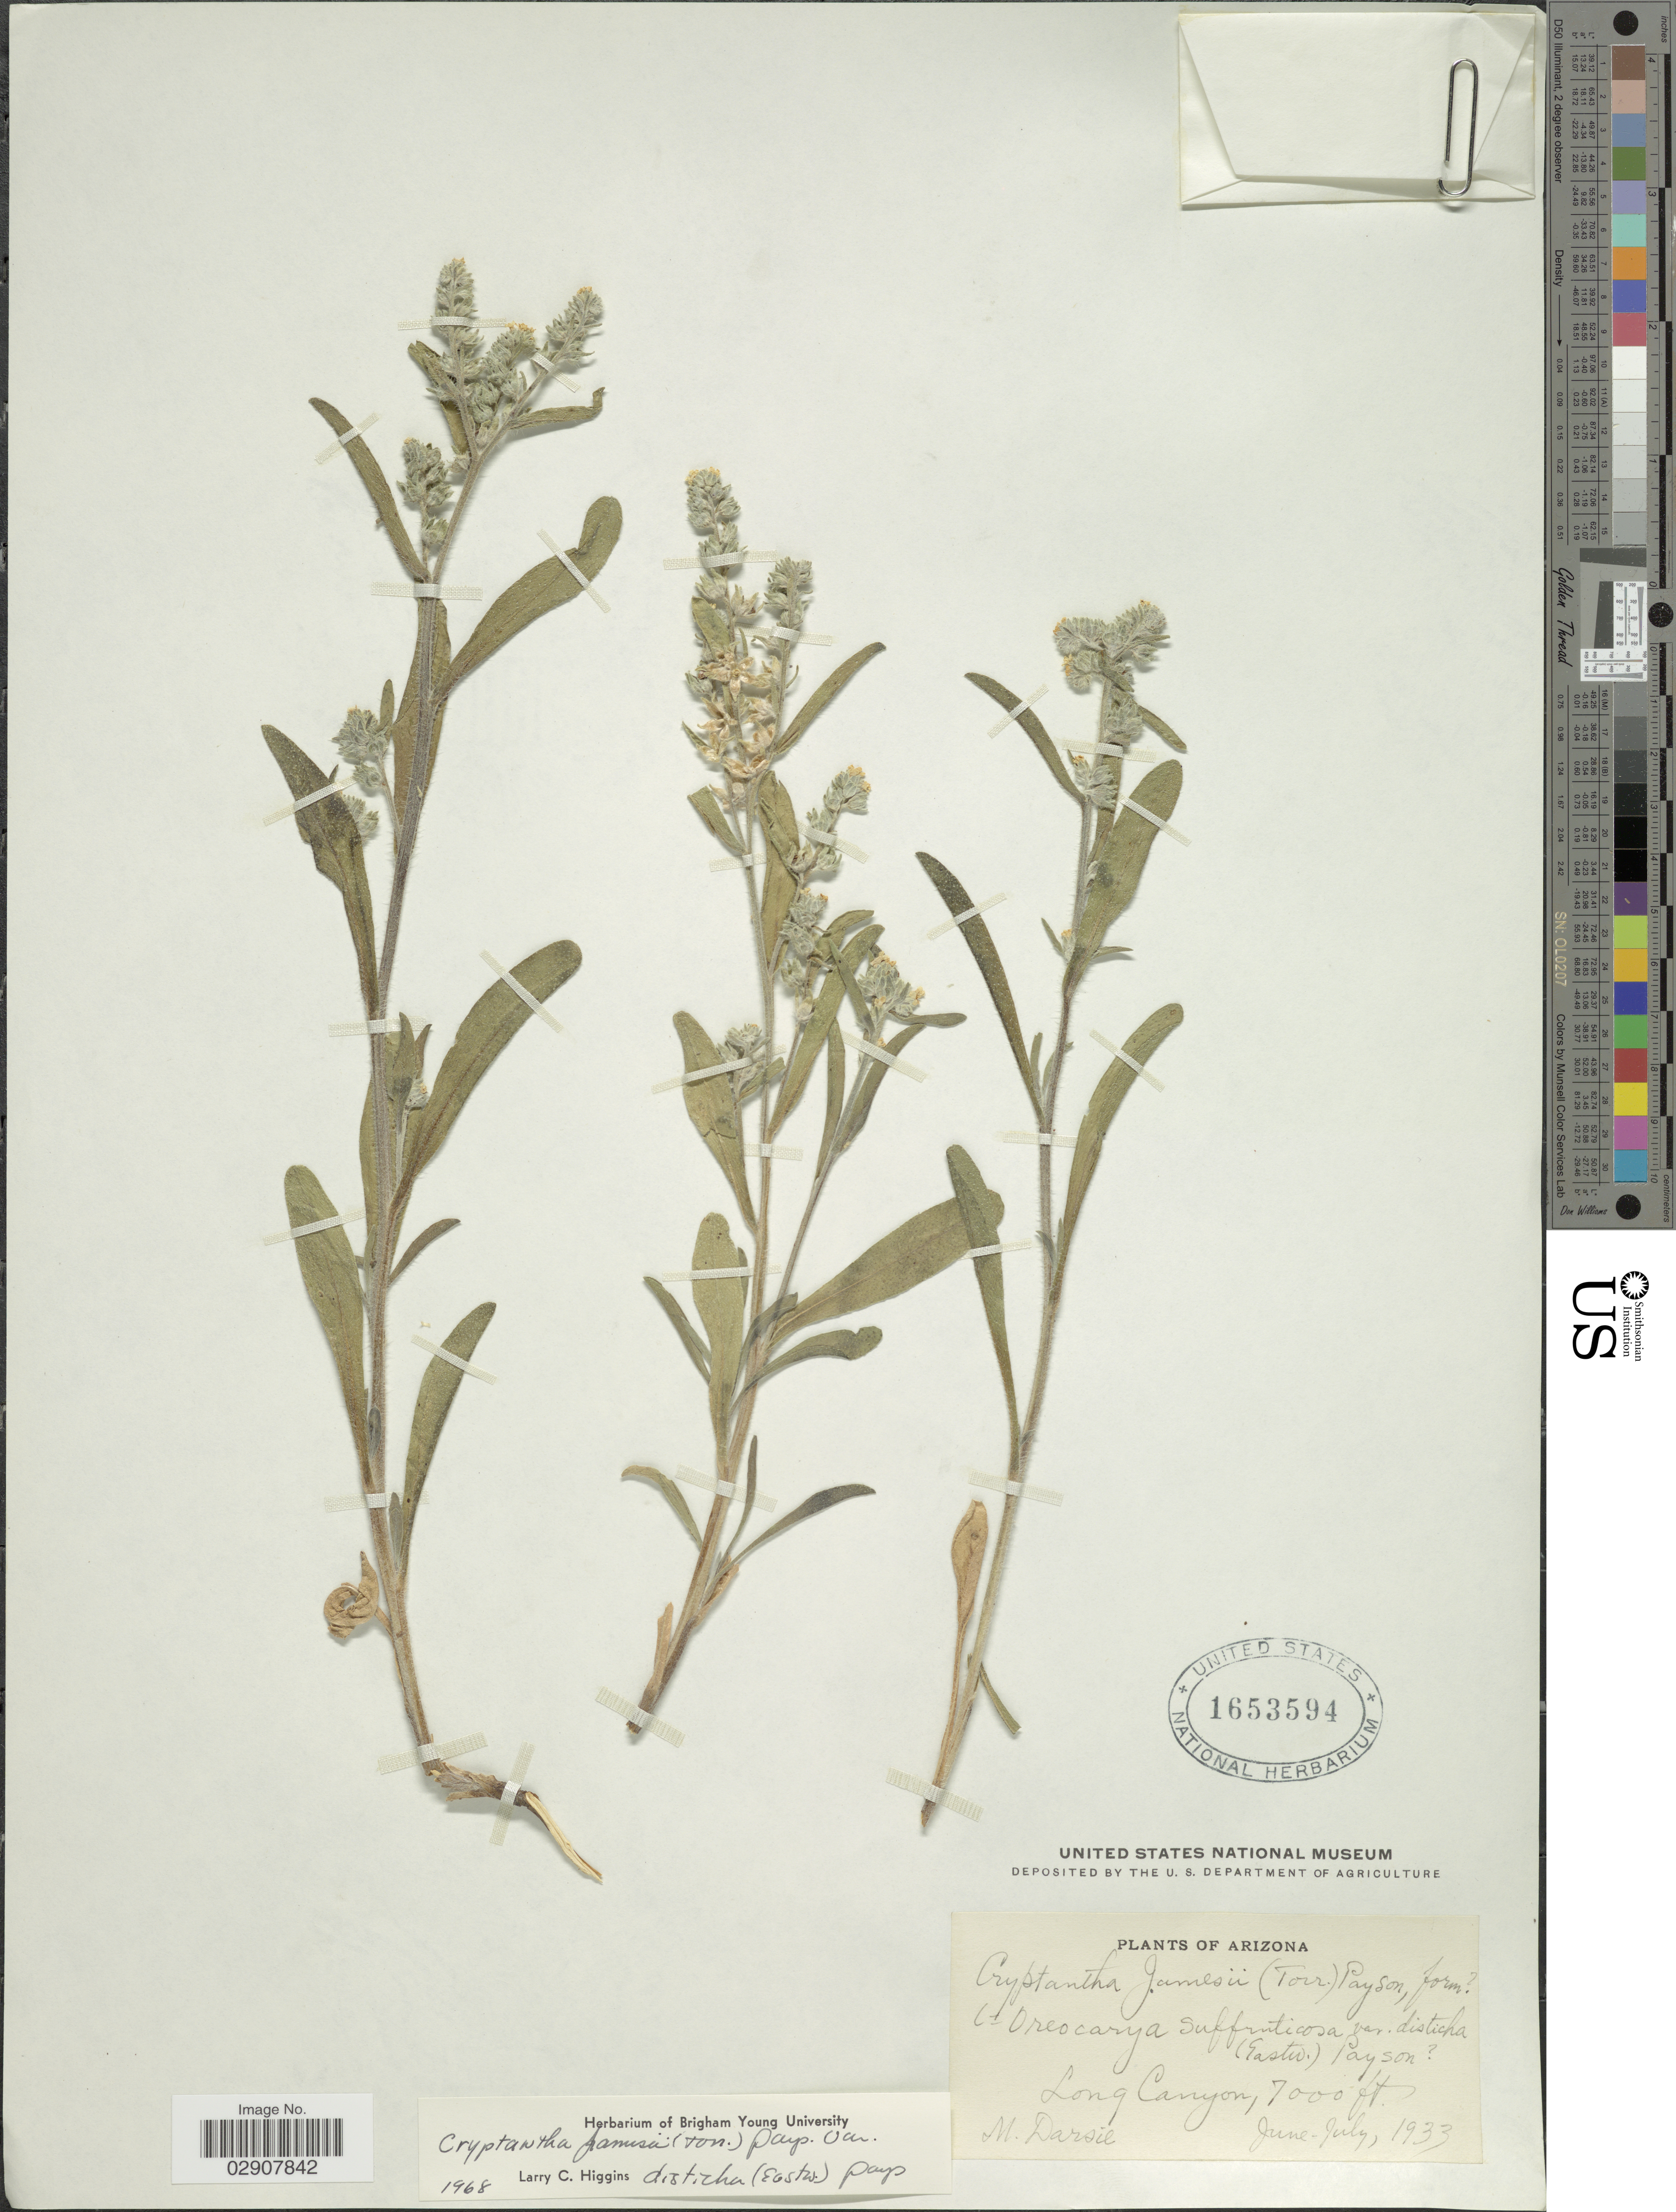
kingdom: Plantae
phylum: Tracheophyta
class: Magnoliopsida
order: Boraginales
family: Boraginaceae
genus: Cryptantha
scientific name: Cryptantha jamesii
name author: (Torr.) Payson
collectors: M. Darsie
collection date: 1933-06/1933-07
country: United States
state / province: Arizona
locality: Long Canyon, Arizona.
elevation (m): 2134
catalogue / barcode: US 1653594